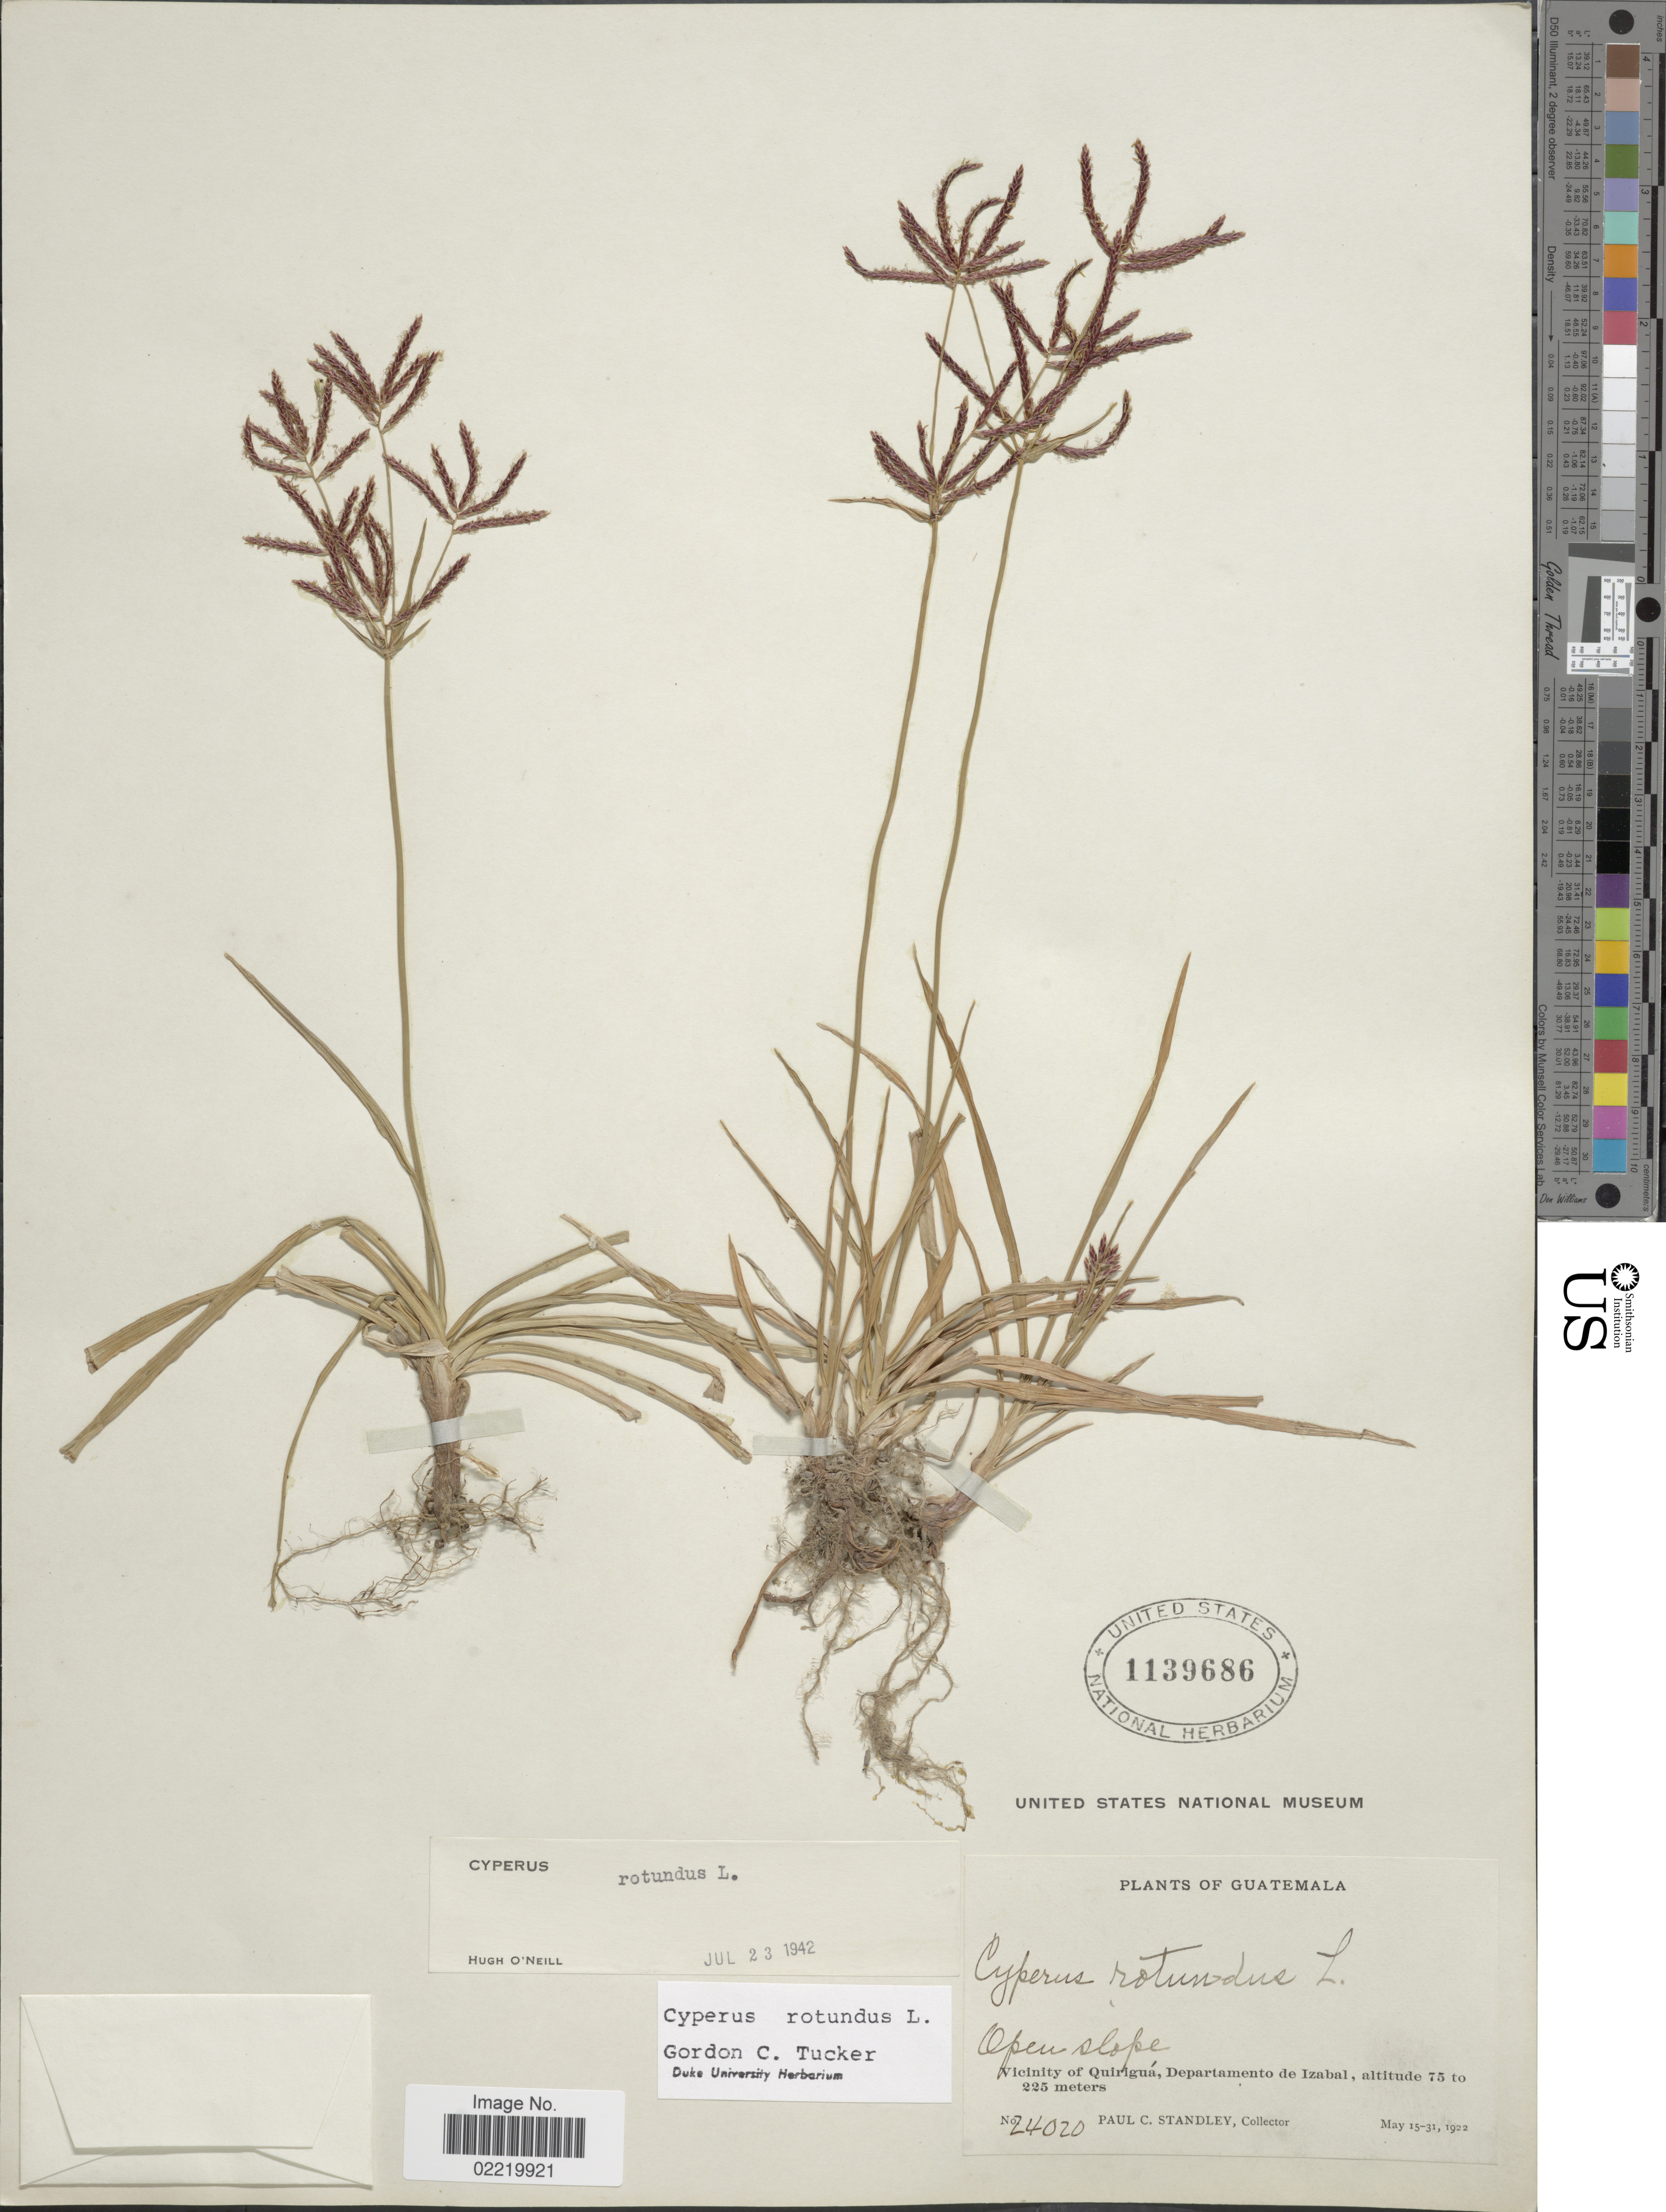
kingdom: Plantae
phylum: Tracheophyta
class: Liliopsida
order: Poales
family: Cyperaceae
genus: Cyperus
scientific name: Cyperus rotundus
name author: L.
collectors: P. C. Standley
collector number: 24020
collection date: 1922-05-15/1922-05-31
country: Guatemala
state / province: Izabal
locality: Open slope, vicinity of Quirigua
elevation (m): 75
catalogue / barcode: US 1139686